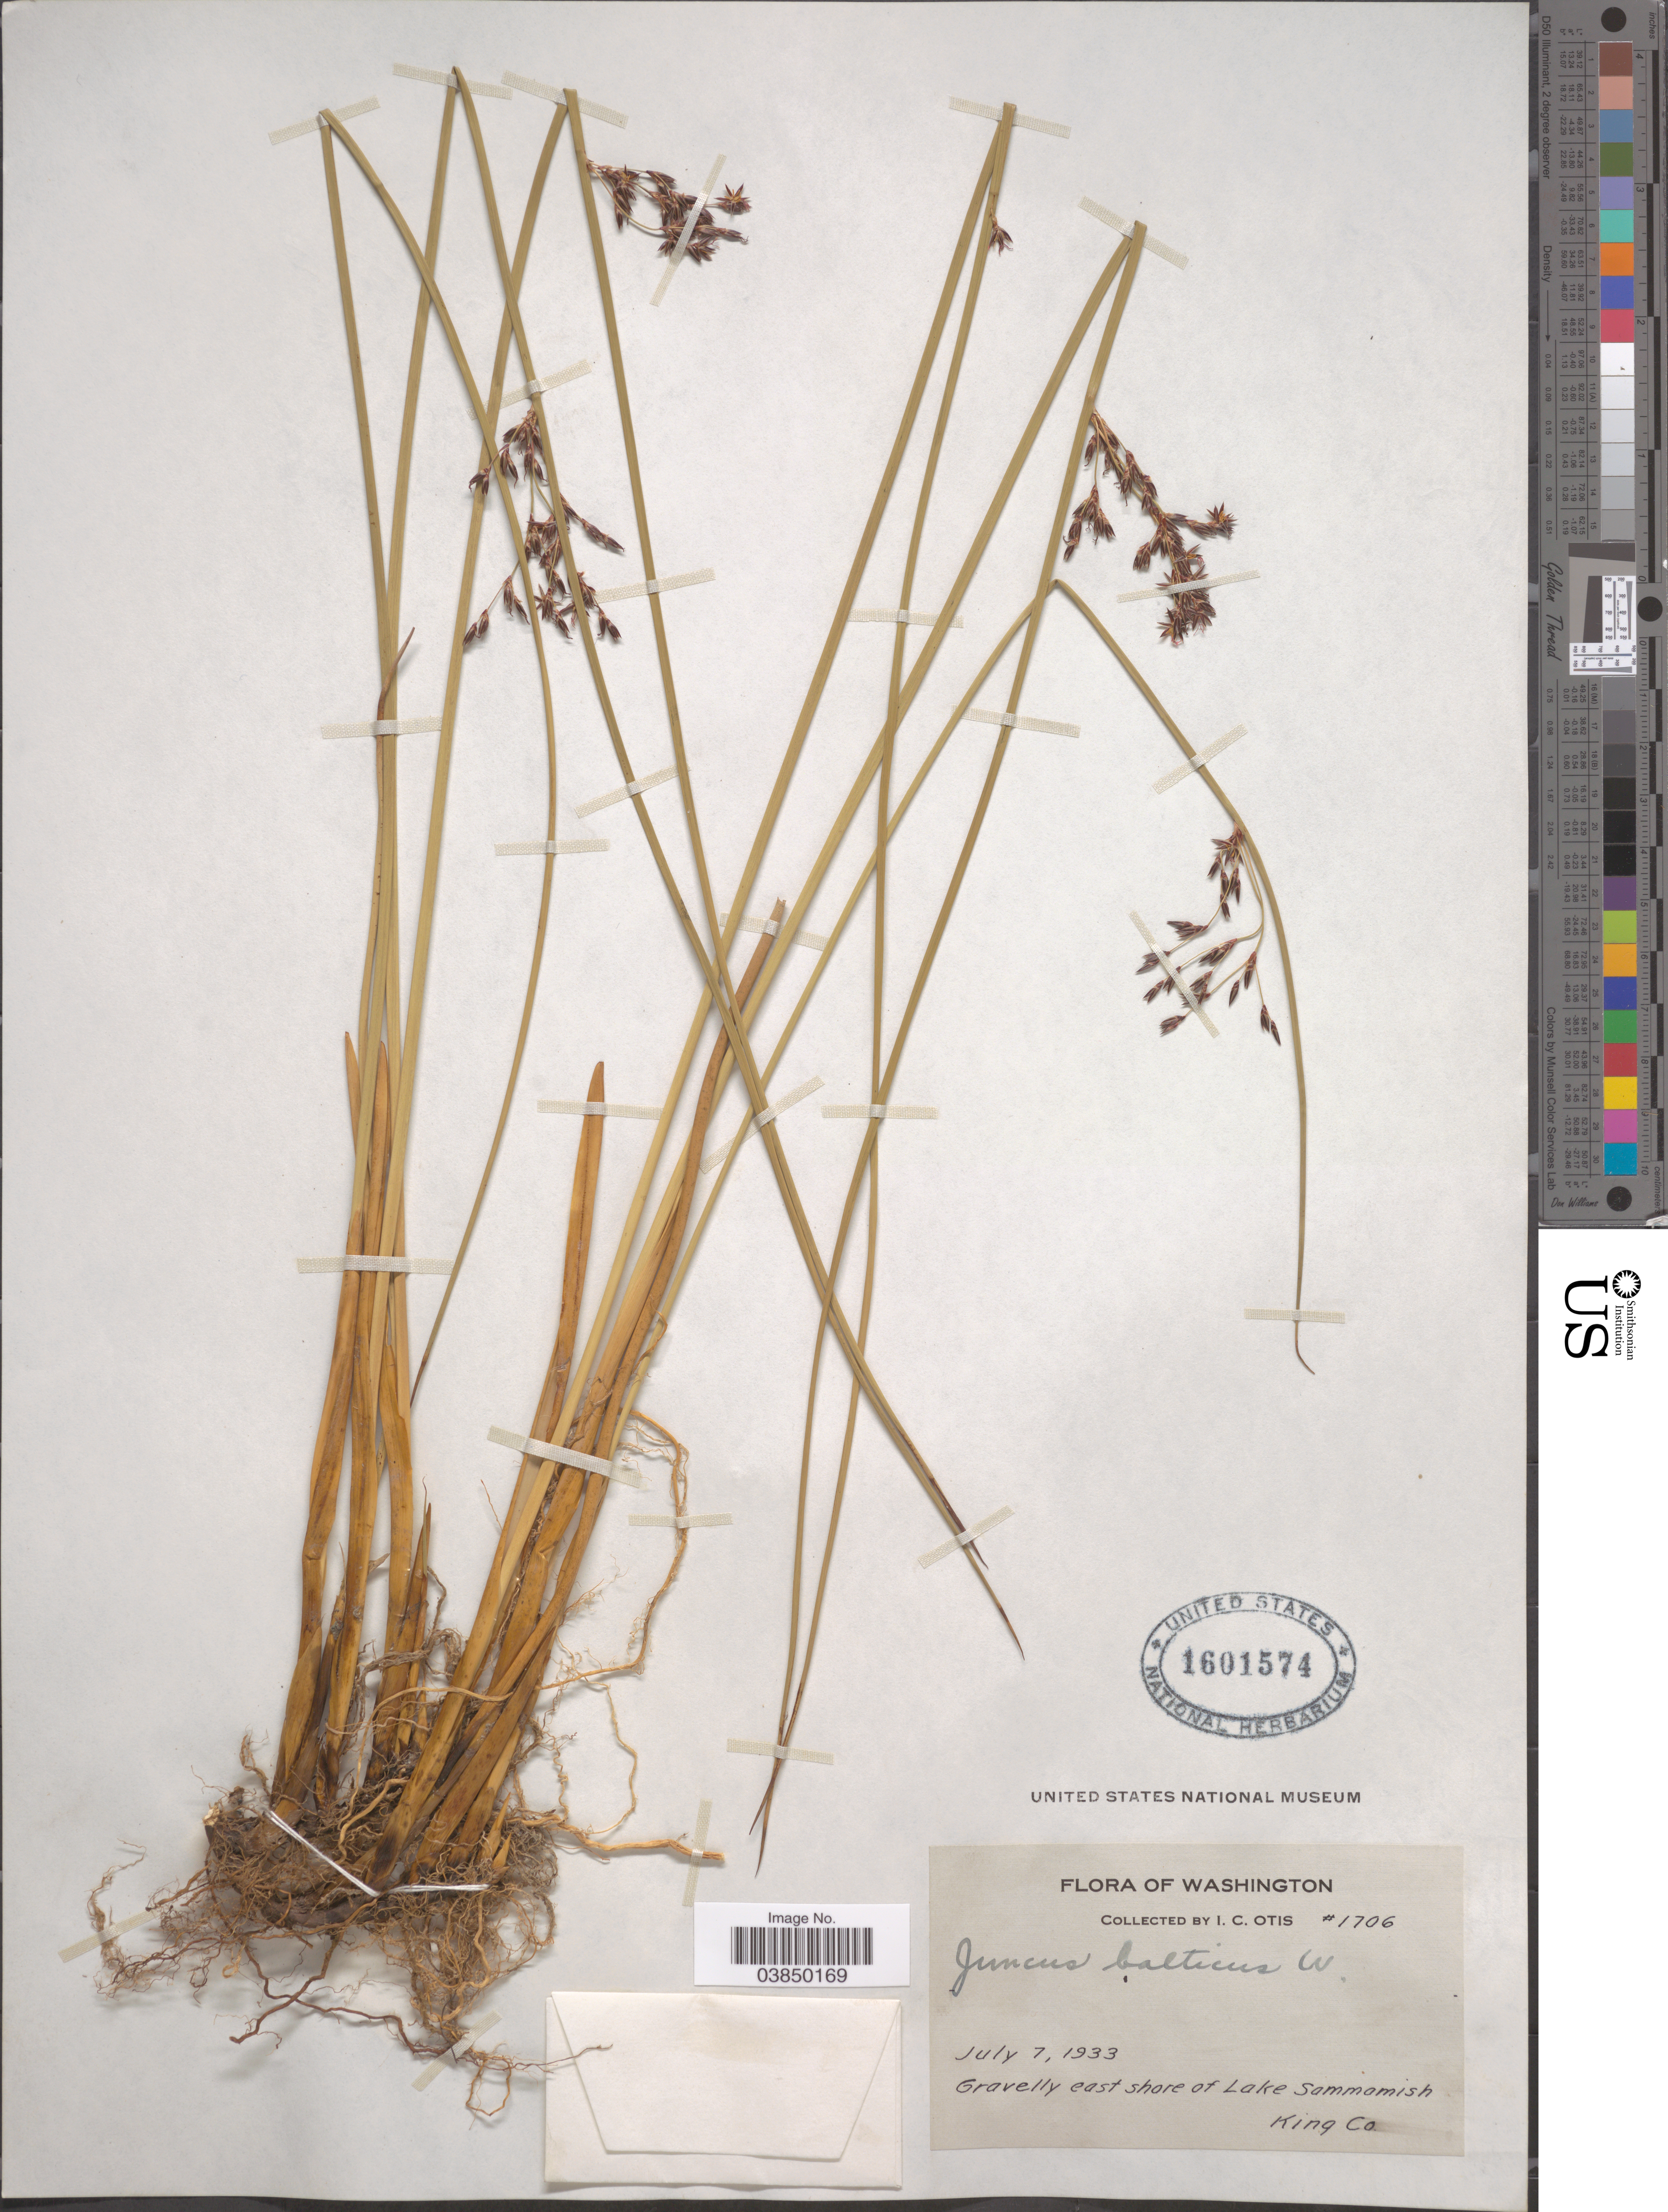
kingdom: Plantae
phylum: Tracheophyta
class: Liliopsida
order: Poales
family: Juncaceae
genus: Juncus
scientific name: Juncus balticus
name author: Willd.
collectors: I. C. Otis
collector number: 1706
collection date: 1933-07-07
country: United States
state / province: Washington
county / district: King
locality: East shore of Lake Sammamish. King Co.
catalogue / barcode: US 1601574